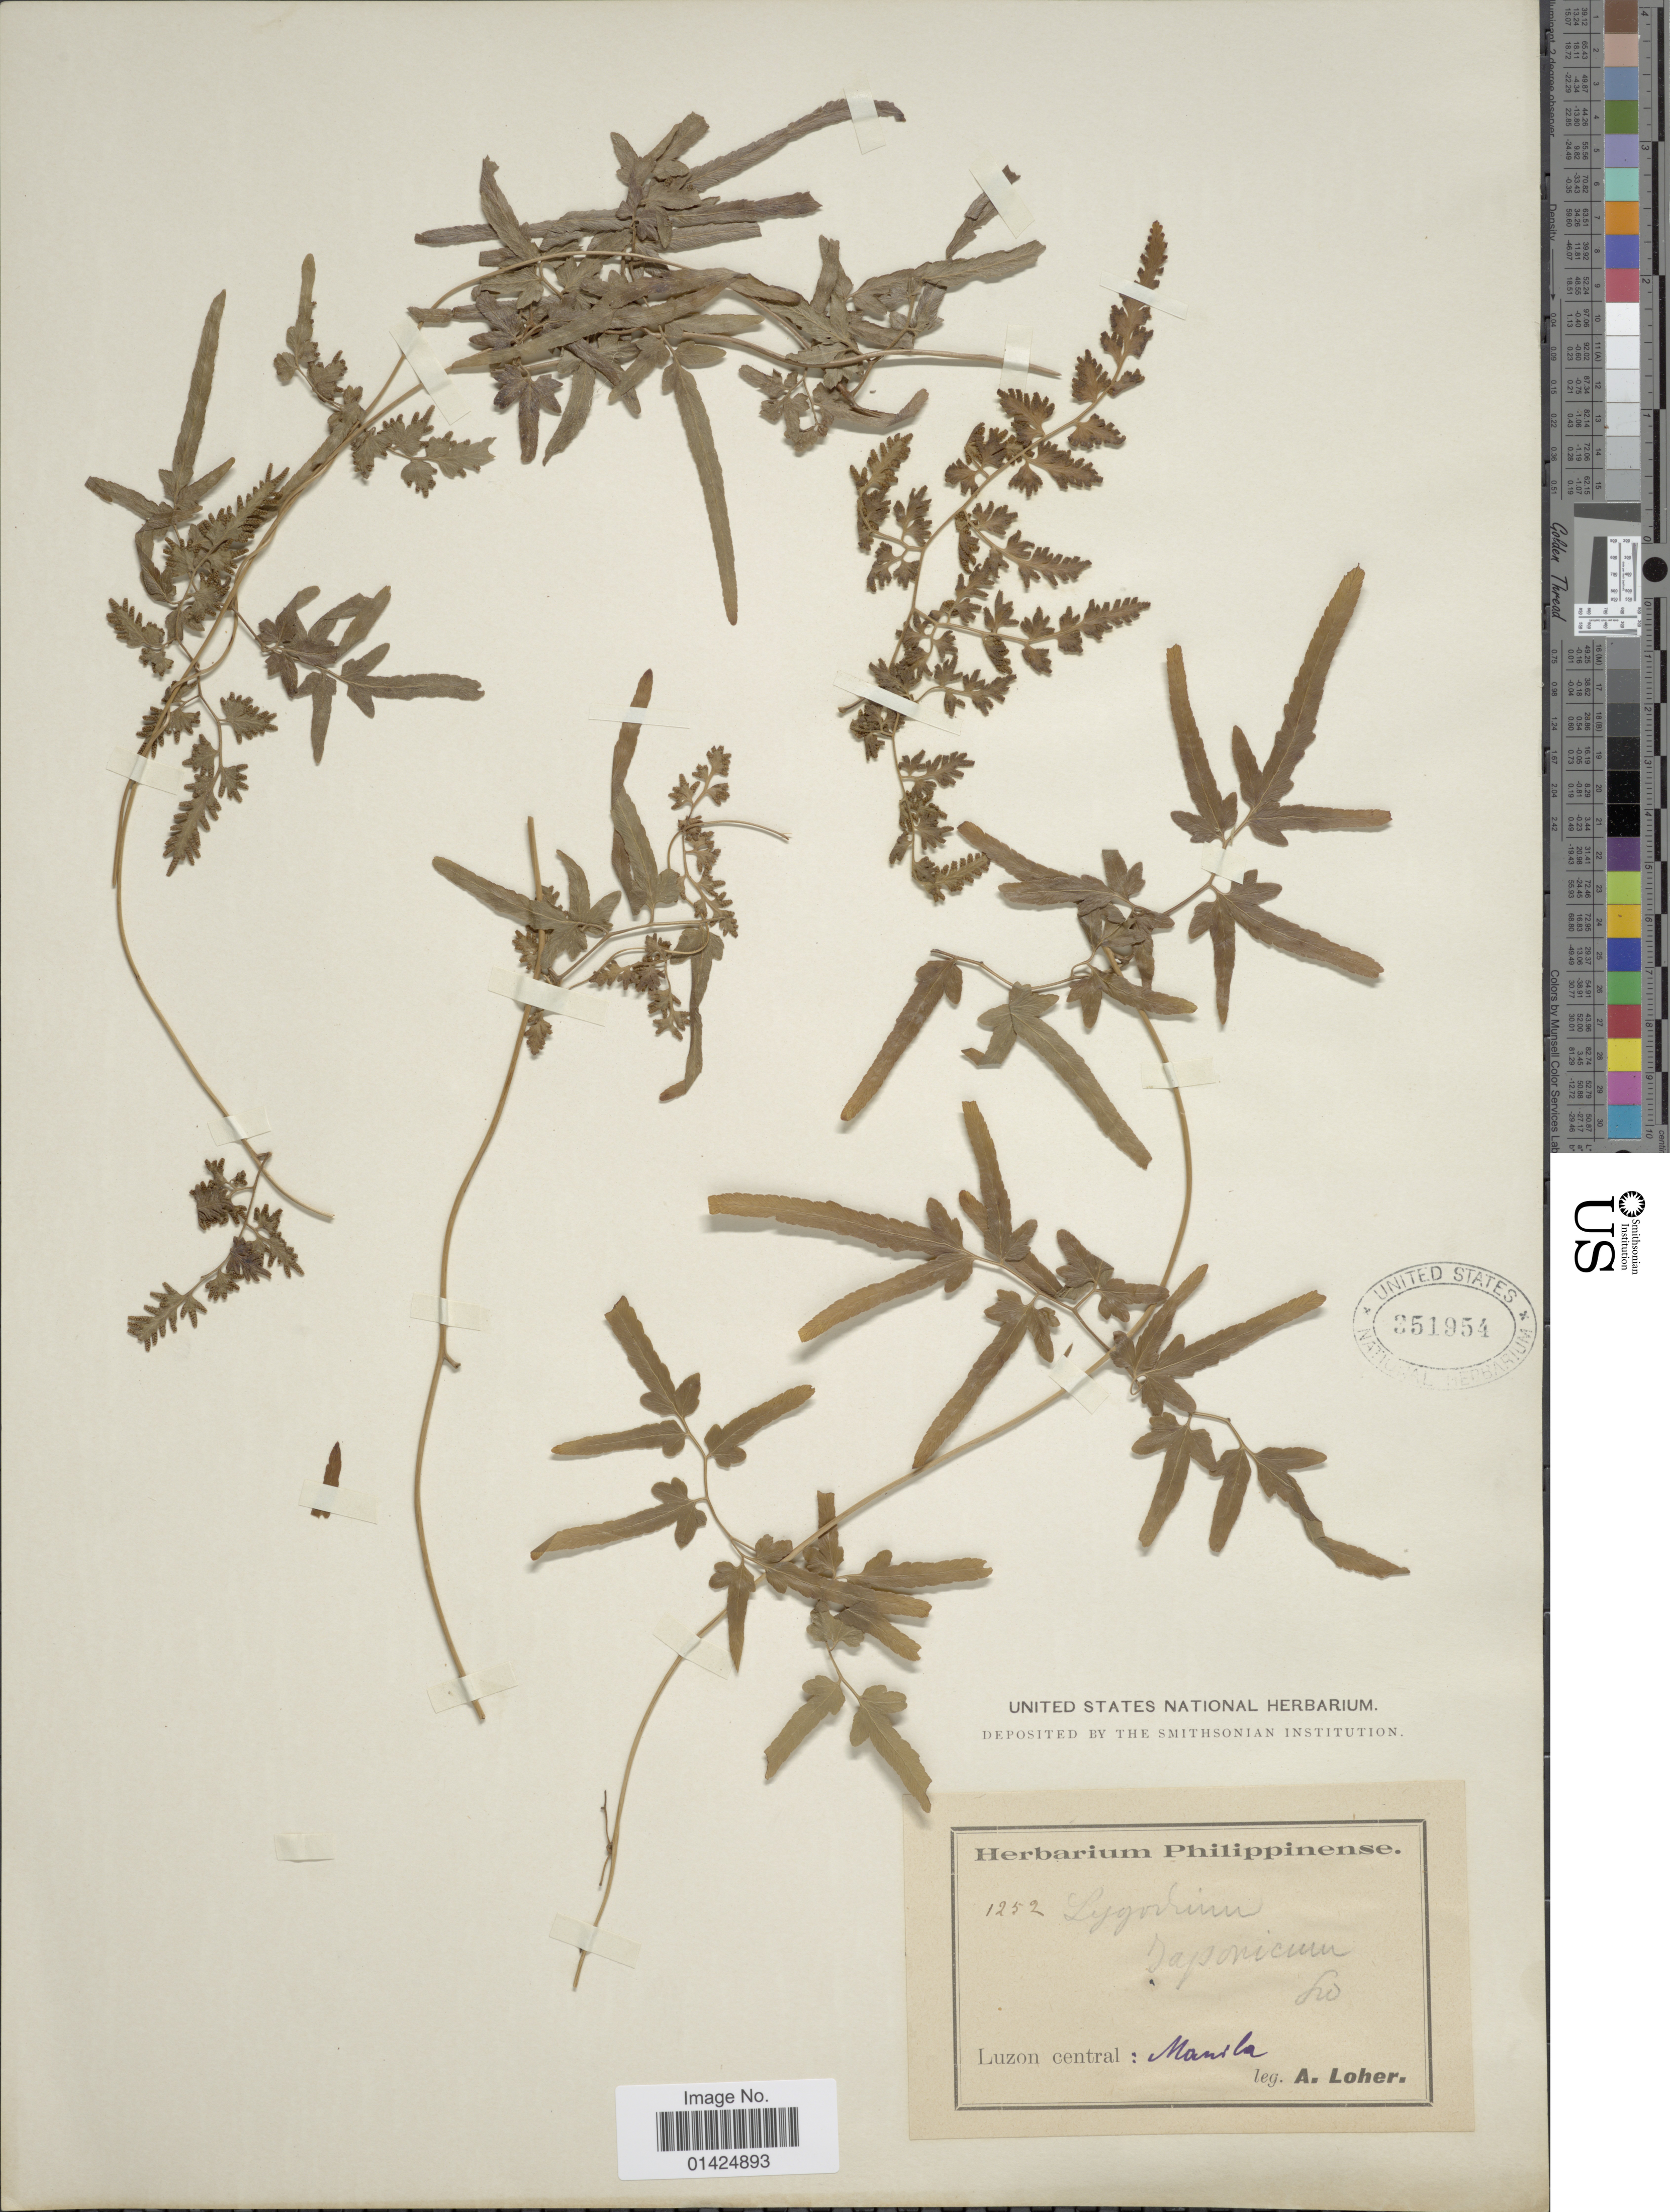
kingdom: Plantae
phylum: Tracheophyta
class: Polypodiopsida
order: Schizaeales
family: Lygodiaceae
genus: Lygodium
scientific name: Lygodium japonicum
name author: (Thunb.) Sw.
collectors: A. Loher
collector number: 1252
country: Philippines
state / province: Central Luzon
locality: Manila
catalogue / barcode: US 351954